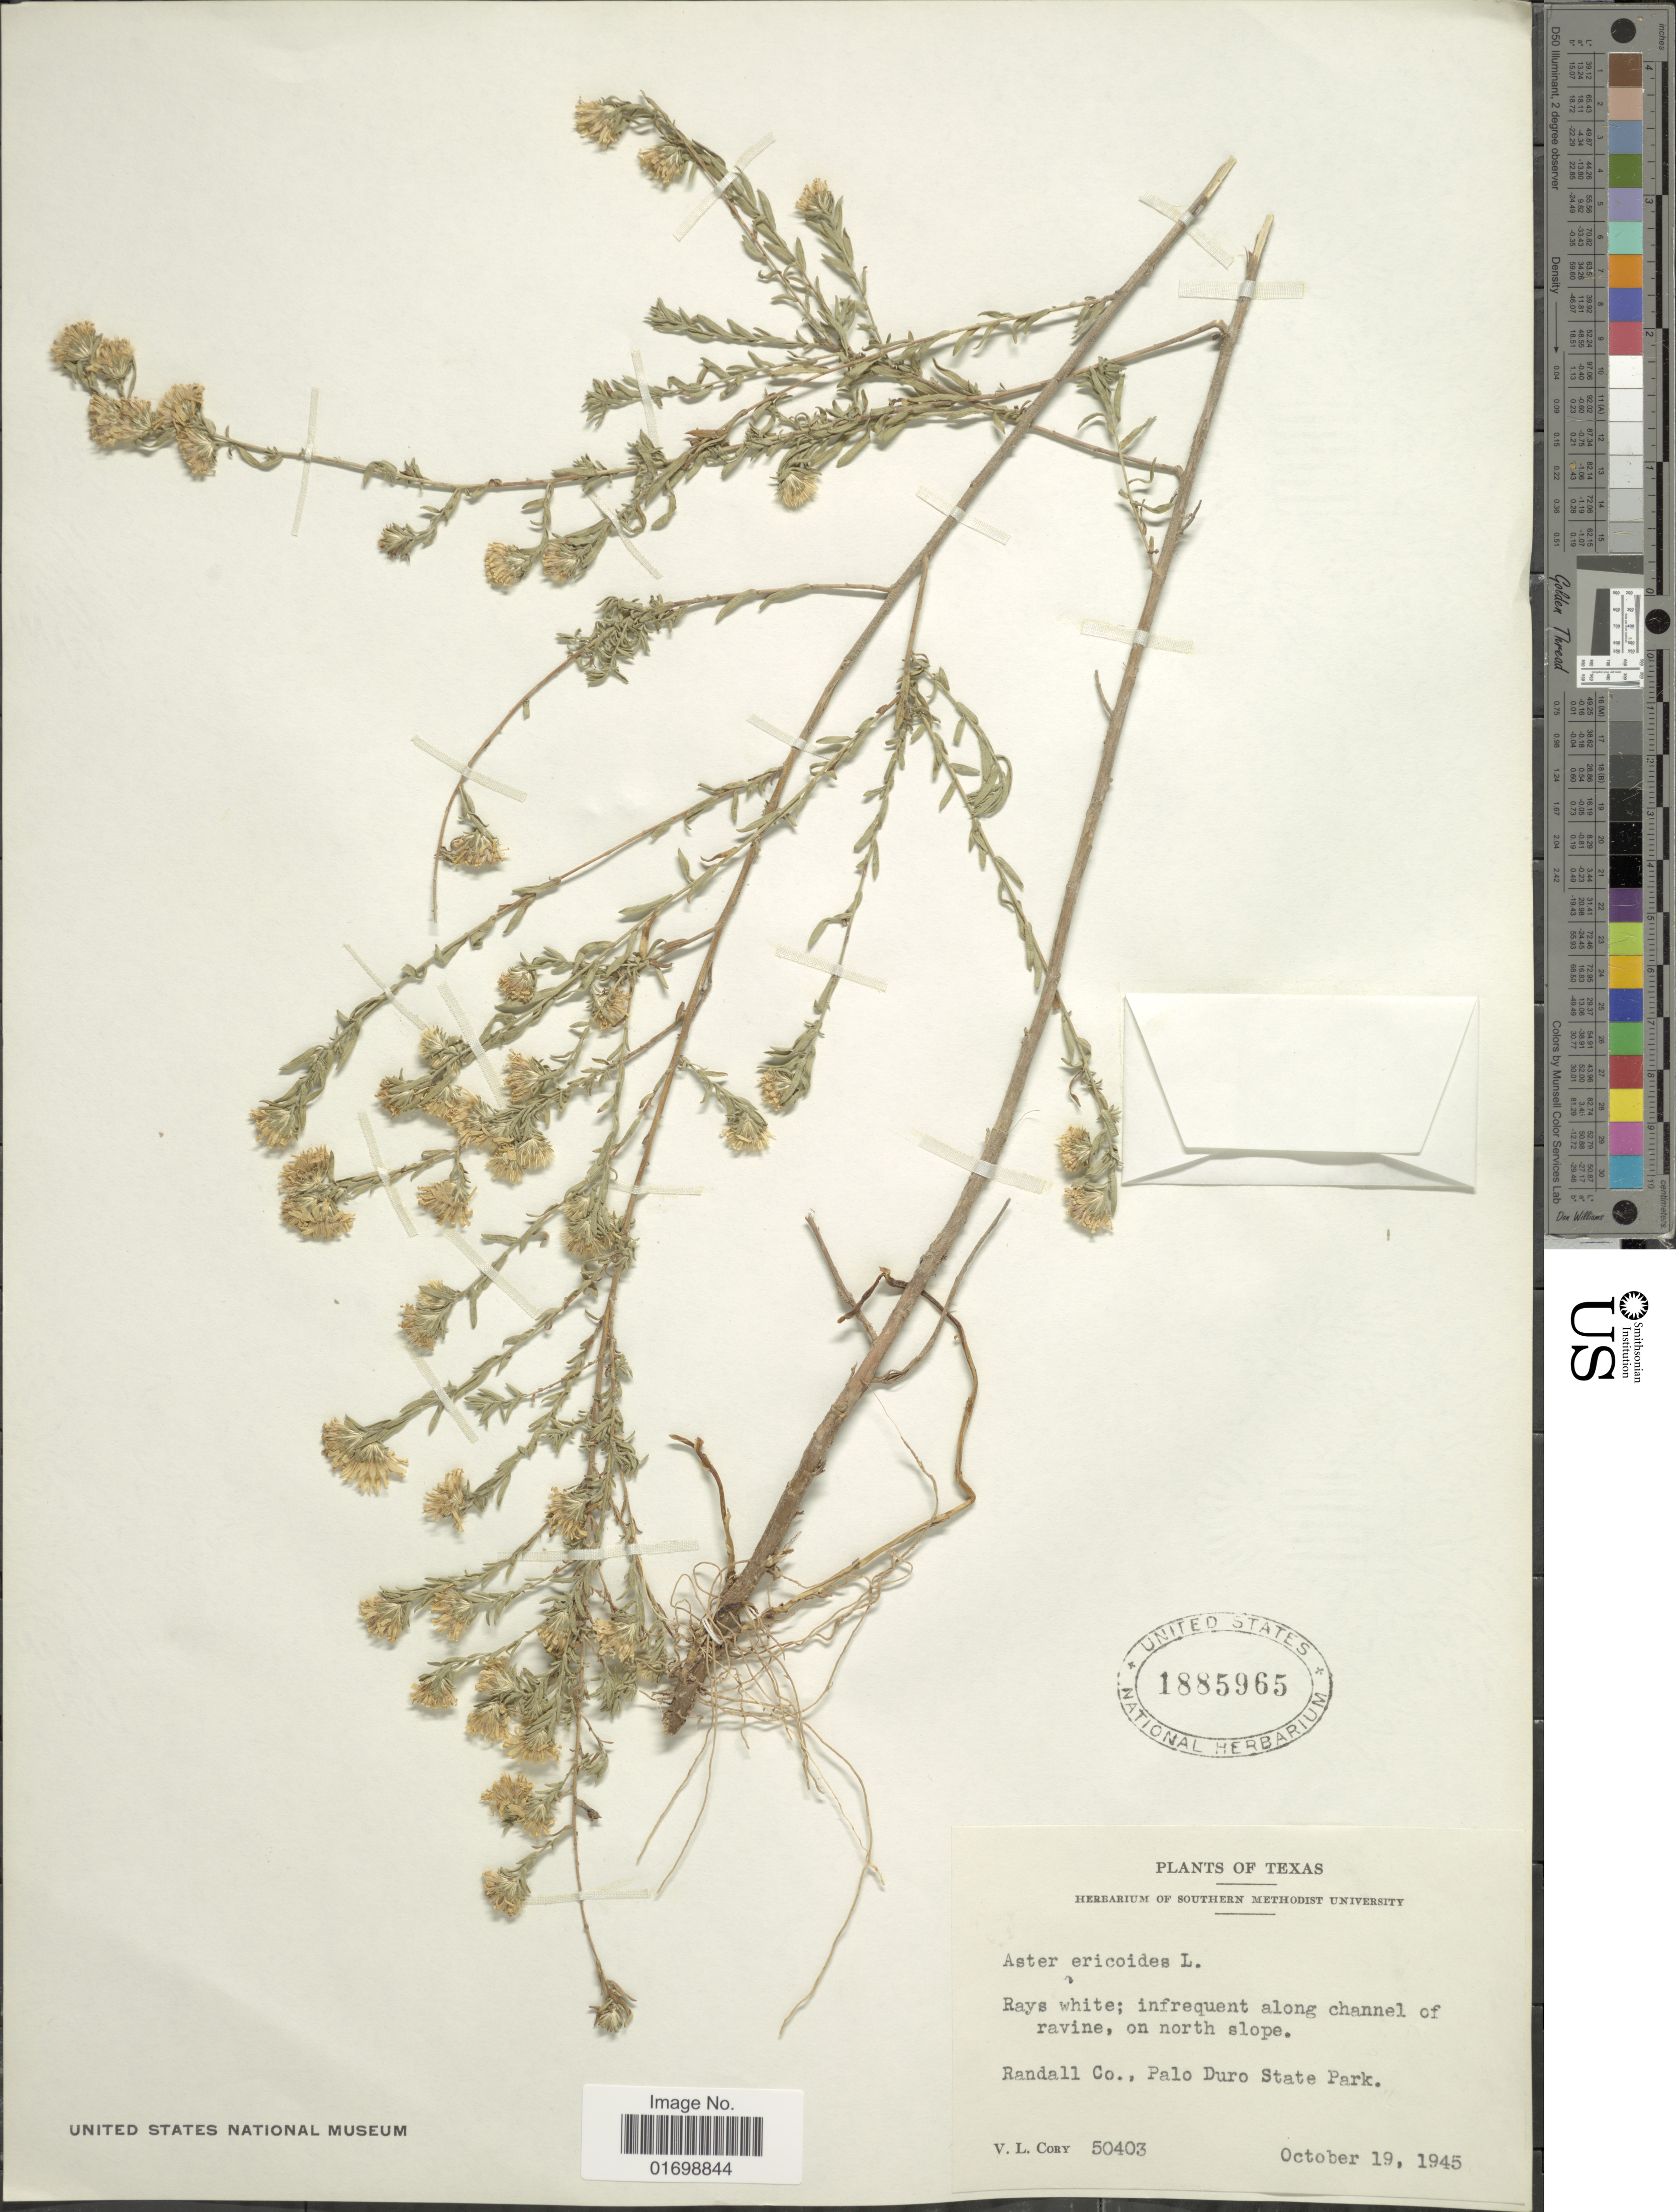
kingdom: Plantae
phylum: Tracheophyta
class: Magnoliopsida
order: Asterales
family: Asteraceae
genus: Symphyotrichum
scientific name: Symphyotrichum ericoides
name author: (L.) G.L. Nesom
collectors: V. Cory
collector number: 50403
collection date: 1945-10-19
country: United States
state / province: Texas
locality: Infrequent along channel of ravine, on north slope, Randall Co., Palo Duro State Park.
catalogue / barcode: US 1885965